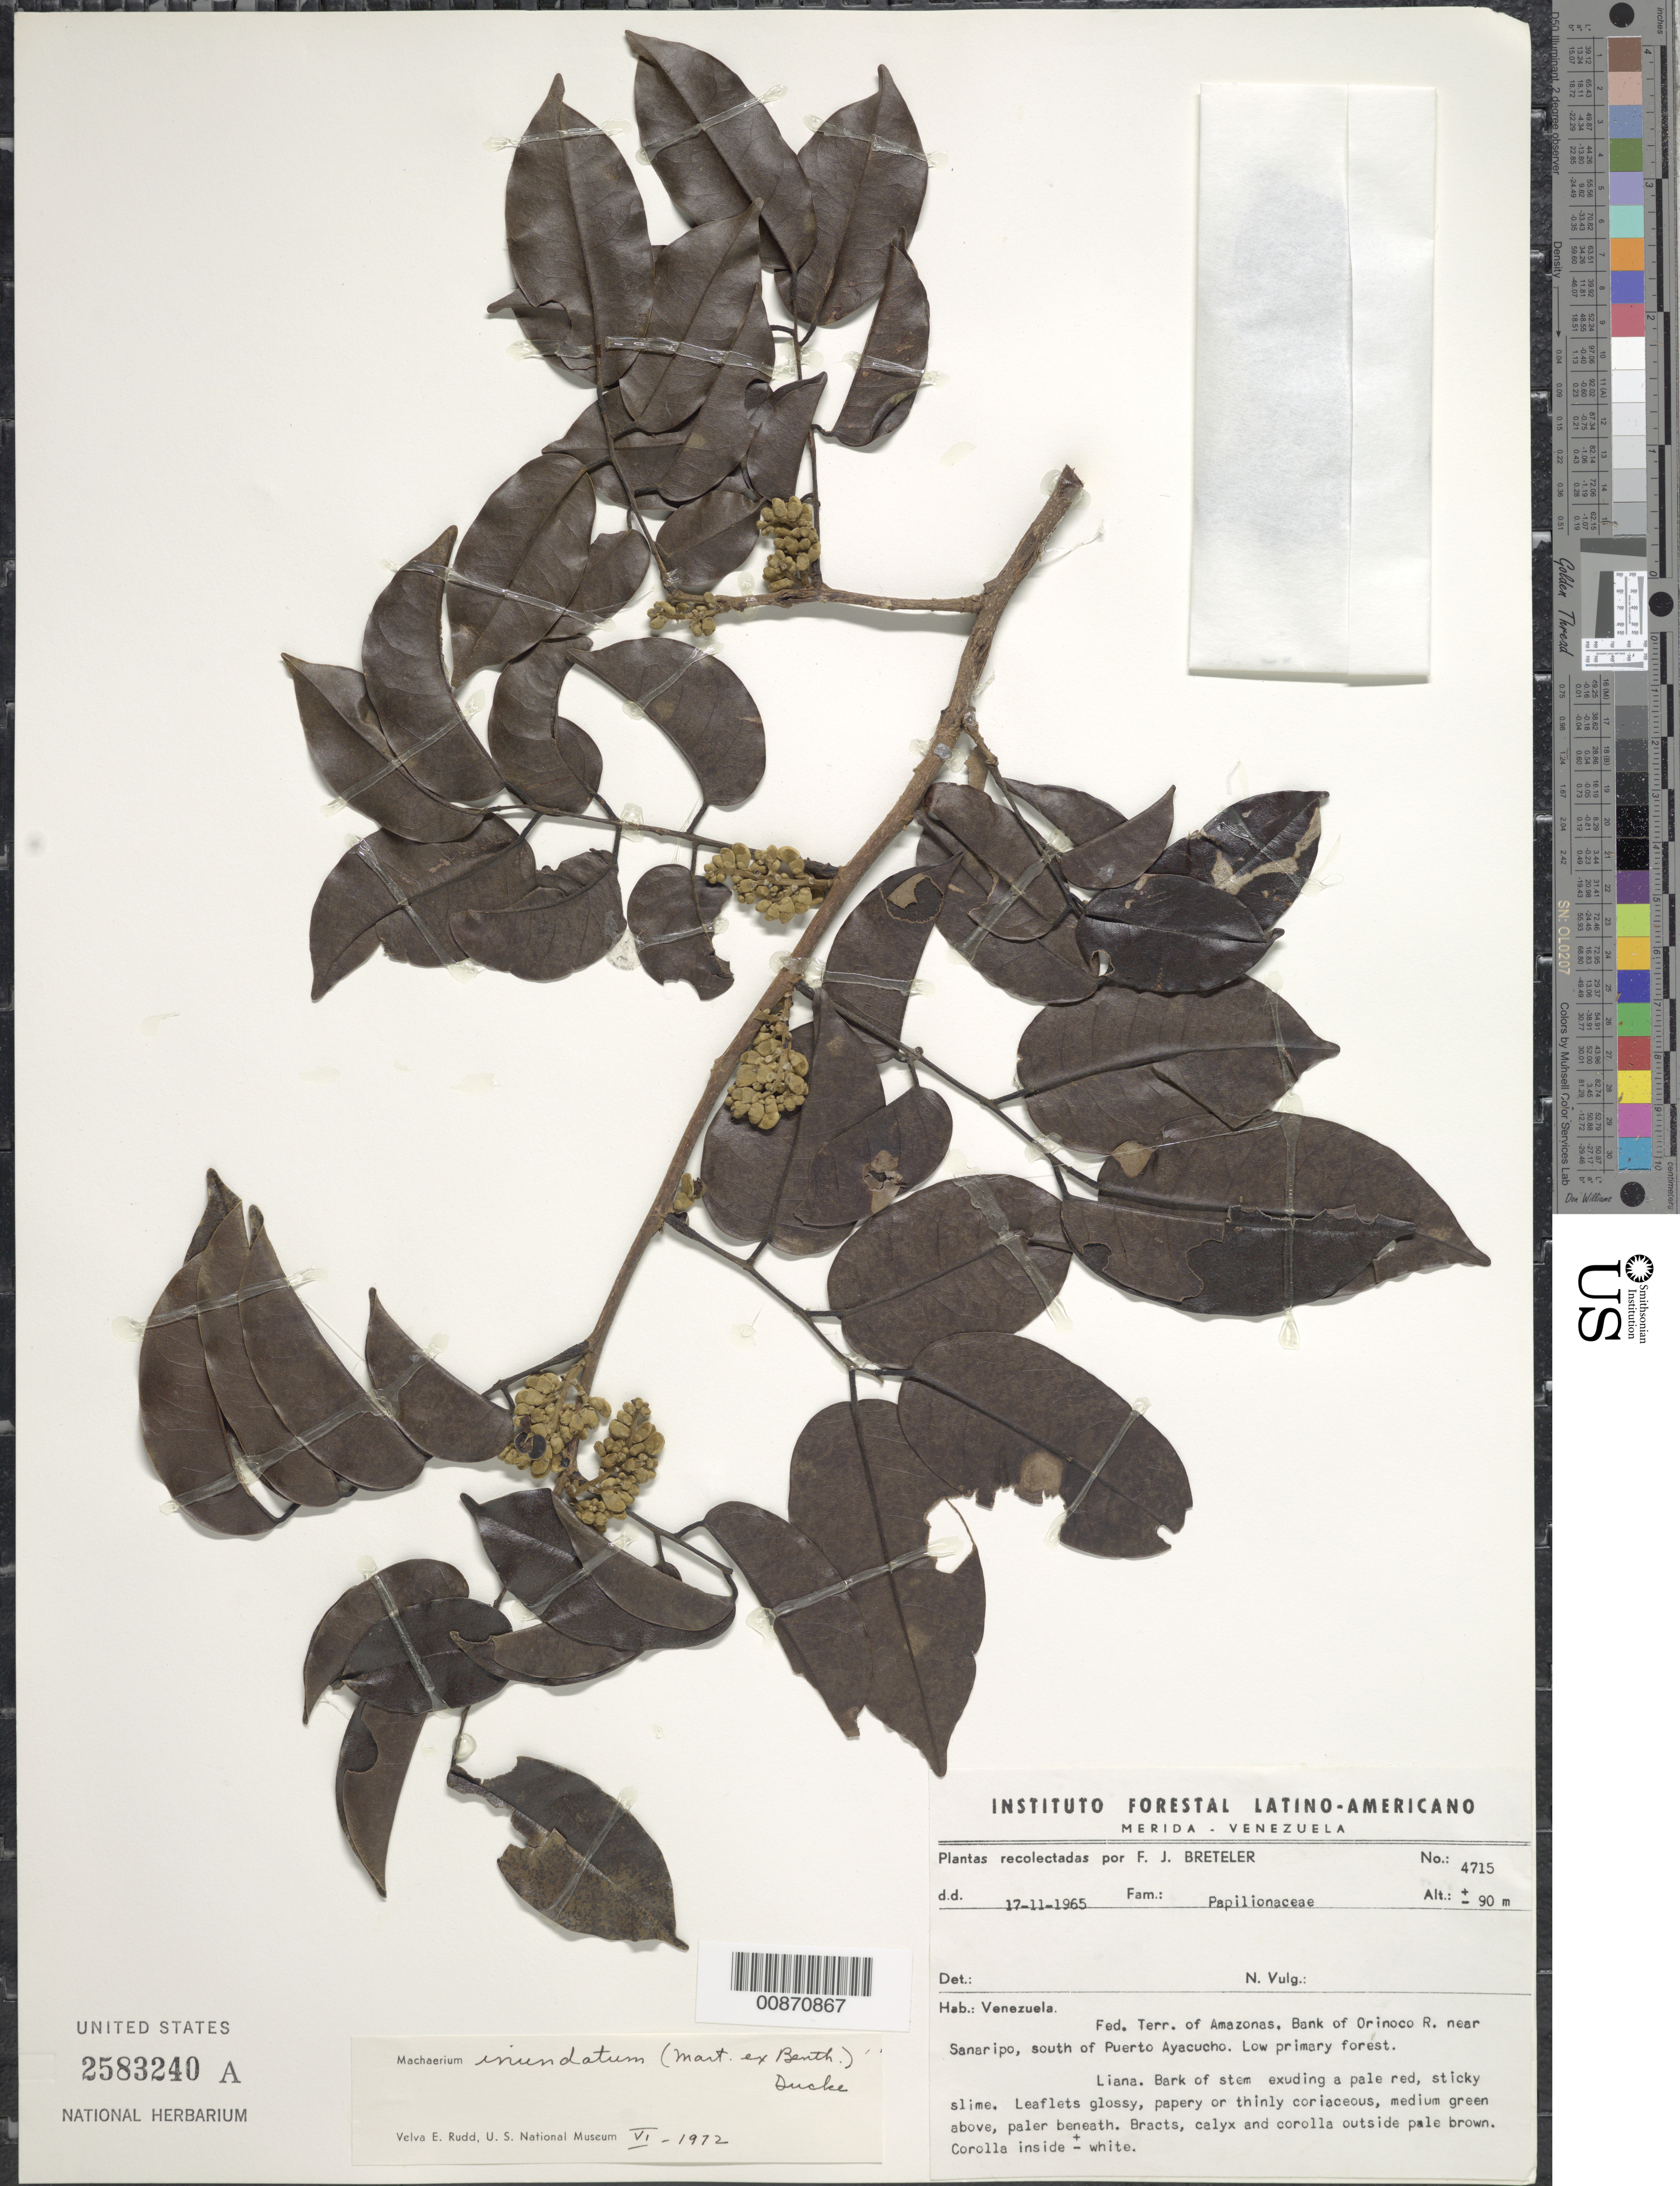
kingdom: Plantae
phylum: Tracheophyta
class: Magnoliopsida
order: Fabales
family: Fabaceae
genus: Machaerium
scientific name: Machaerium inundatum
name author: (Mart. ex Benth.) Ducke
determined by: Rudd, V. E.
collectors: F. J. Breteler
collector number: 4715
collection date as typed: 17-Nov-65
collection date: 1965-11-17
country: Venezuela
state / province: Amazonas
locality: Orinoco R., near Sanariapo, S of Puerto Ayacucho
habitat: Low, primary forest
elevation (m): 90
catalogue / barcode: US 2583240A